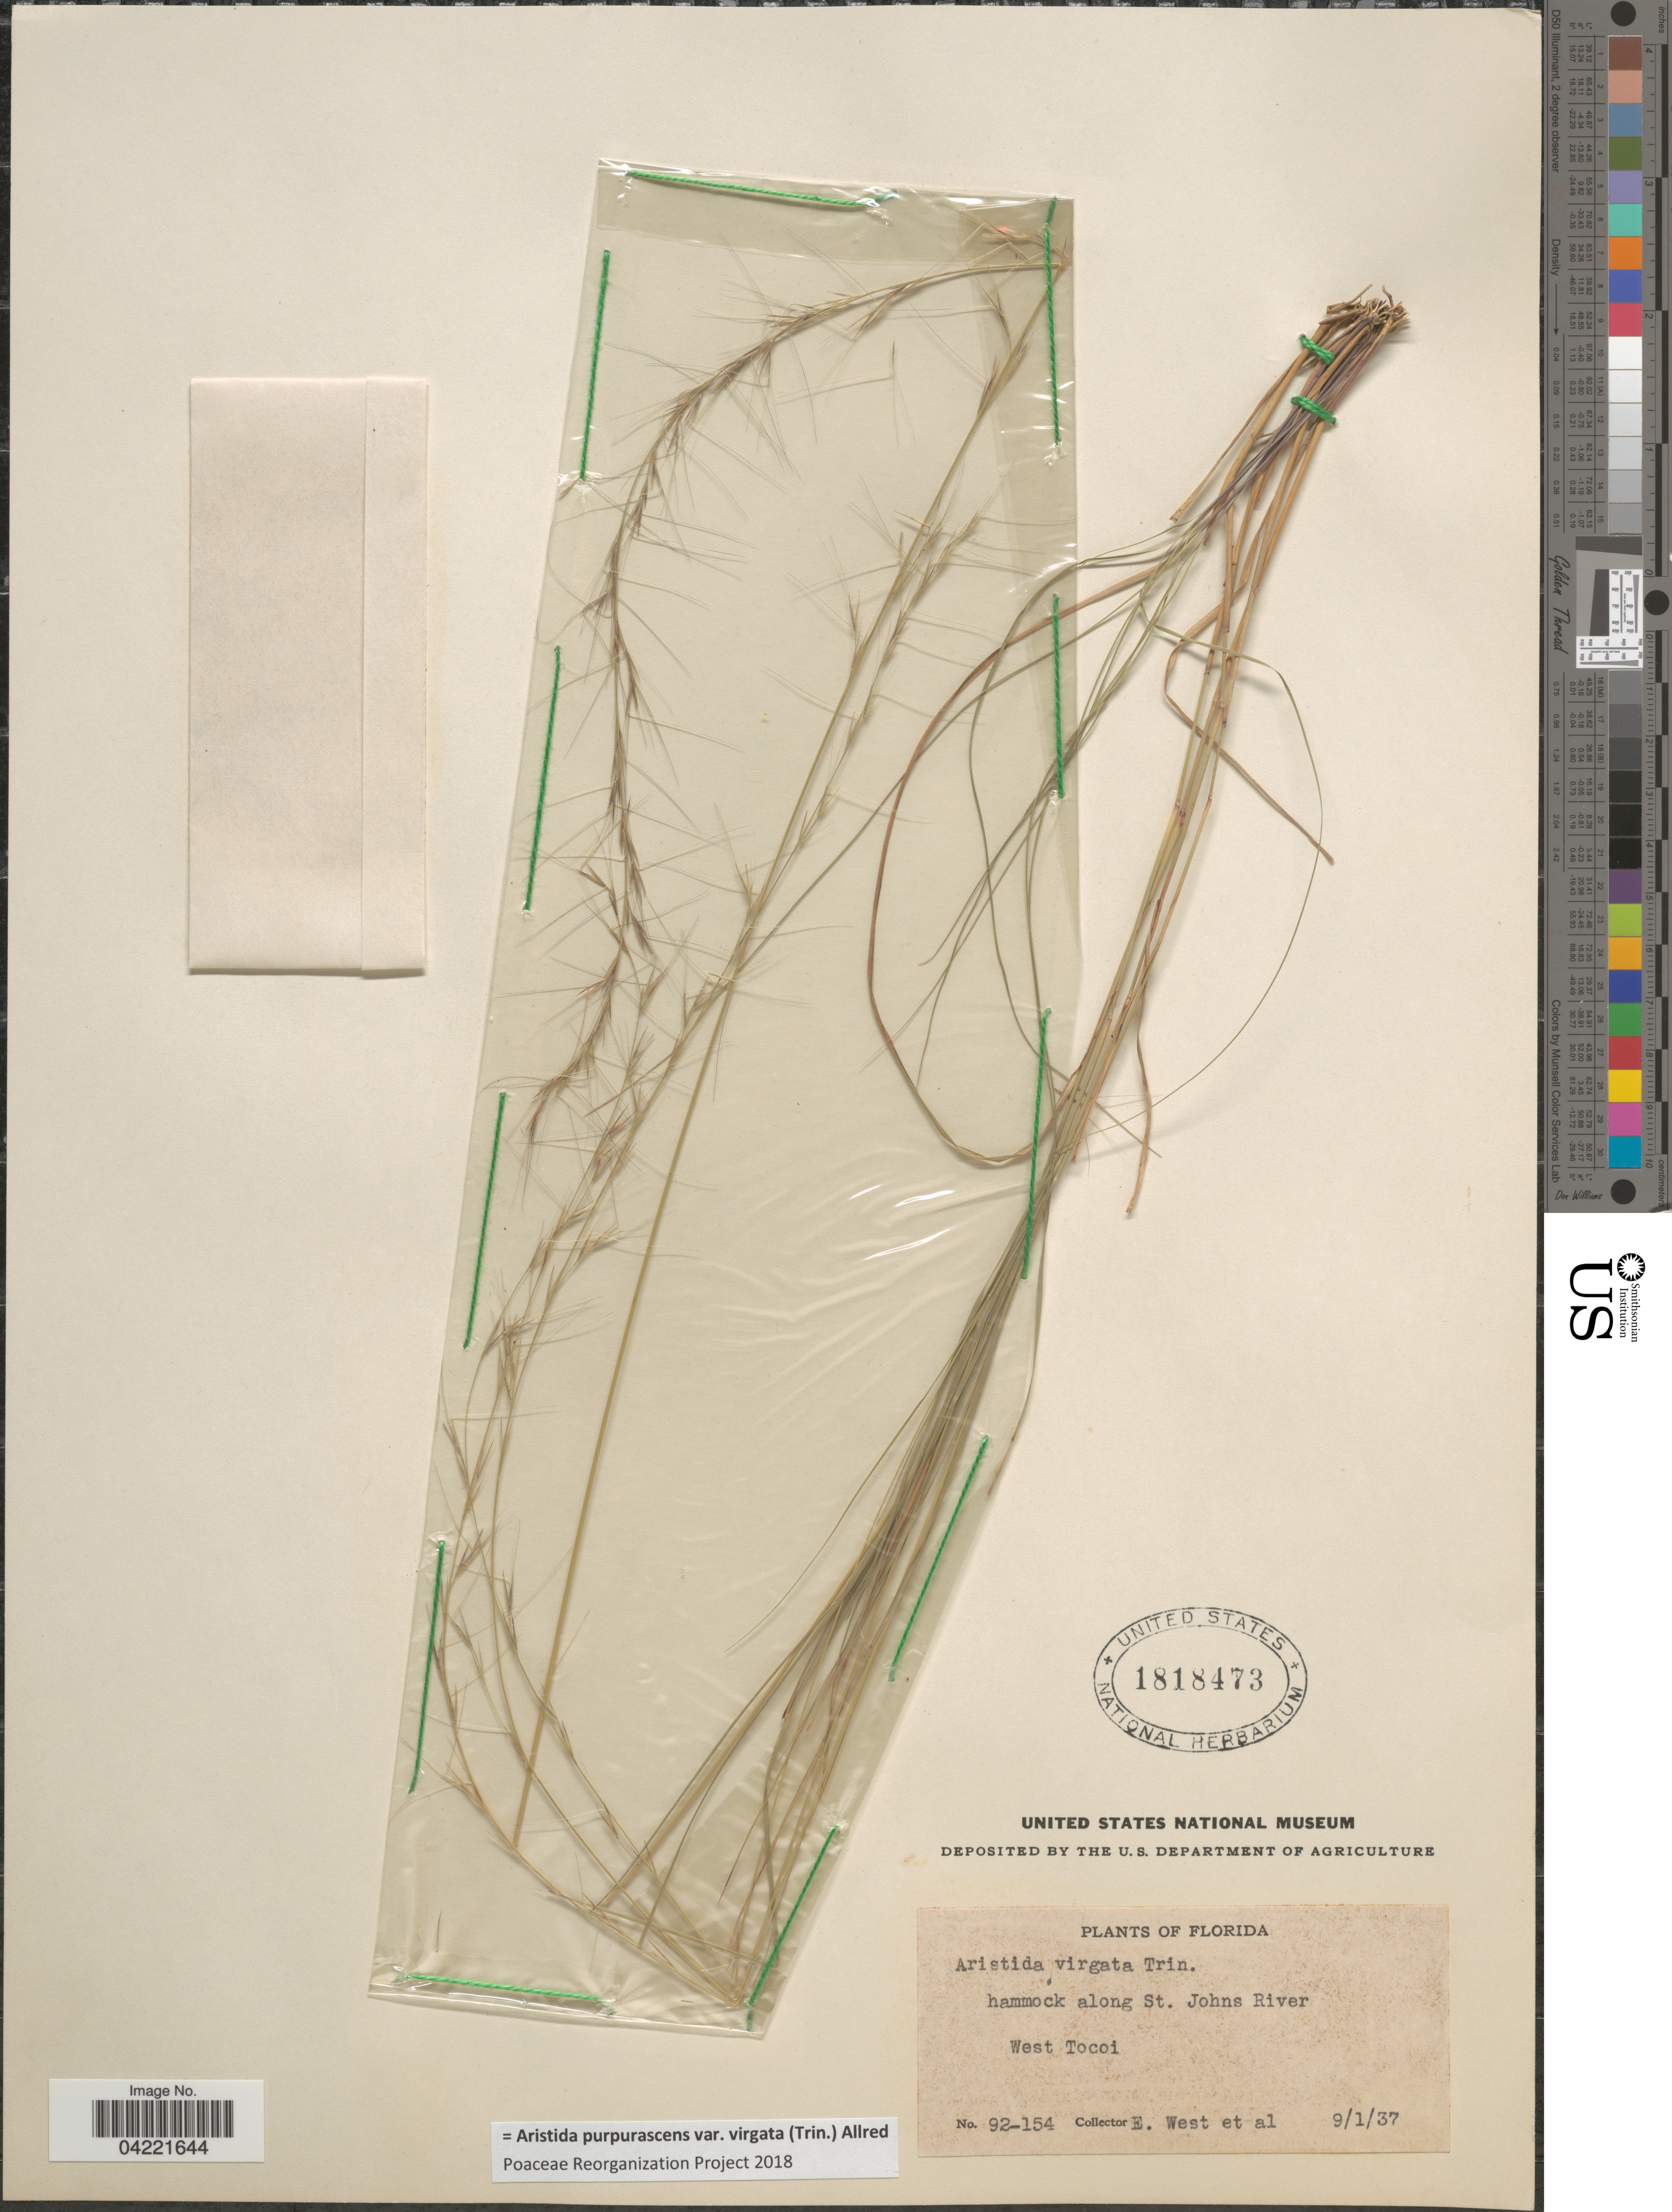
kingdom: Plantae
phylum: Tracheophyta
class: Liliopsida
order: Poales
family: Poaceae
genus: Aristida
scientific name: Aristida purpurascens var. virgata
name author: (Trin.) Allred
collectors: E. West & et al.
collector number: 92-154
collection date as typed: Transcribed d/m/y: 1/9/37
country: United States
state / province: Florida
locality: Hammock along St. Johns River. West Tocoi.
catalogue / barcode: US 1818473